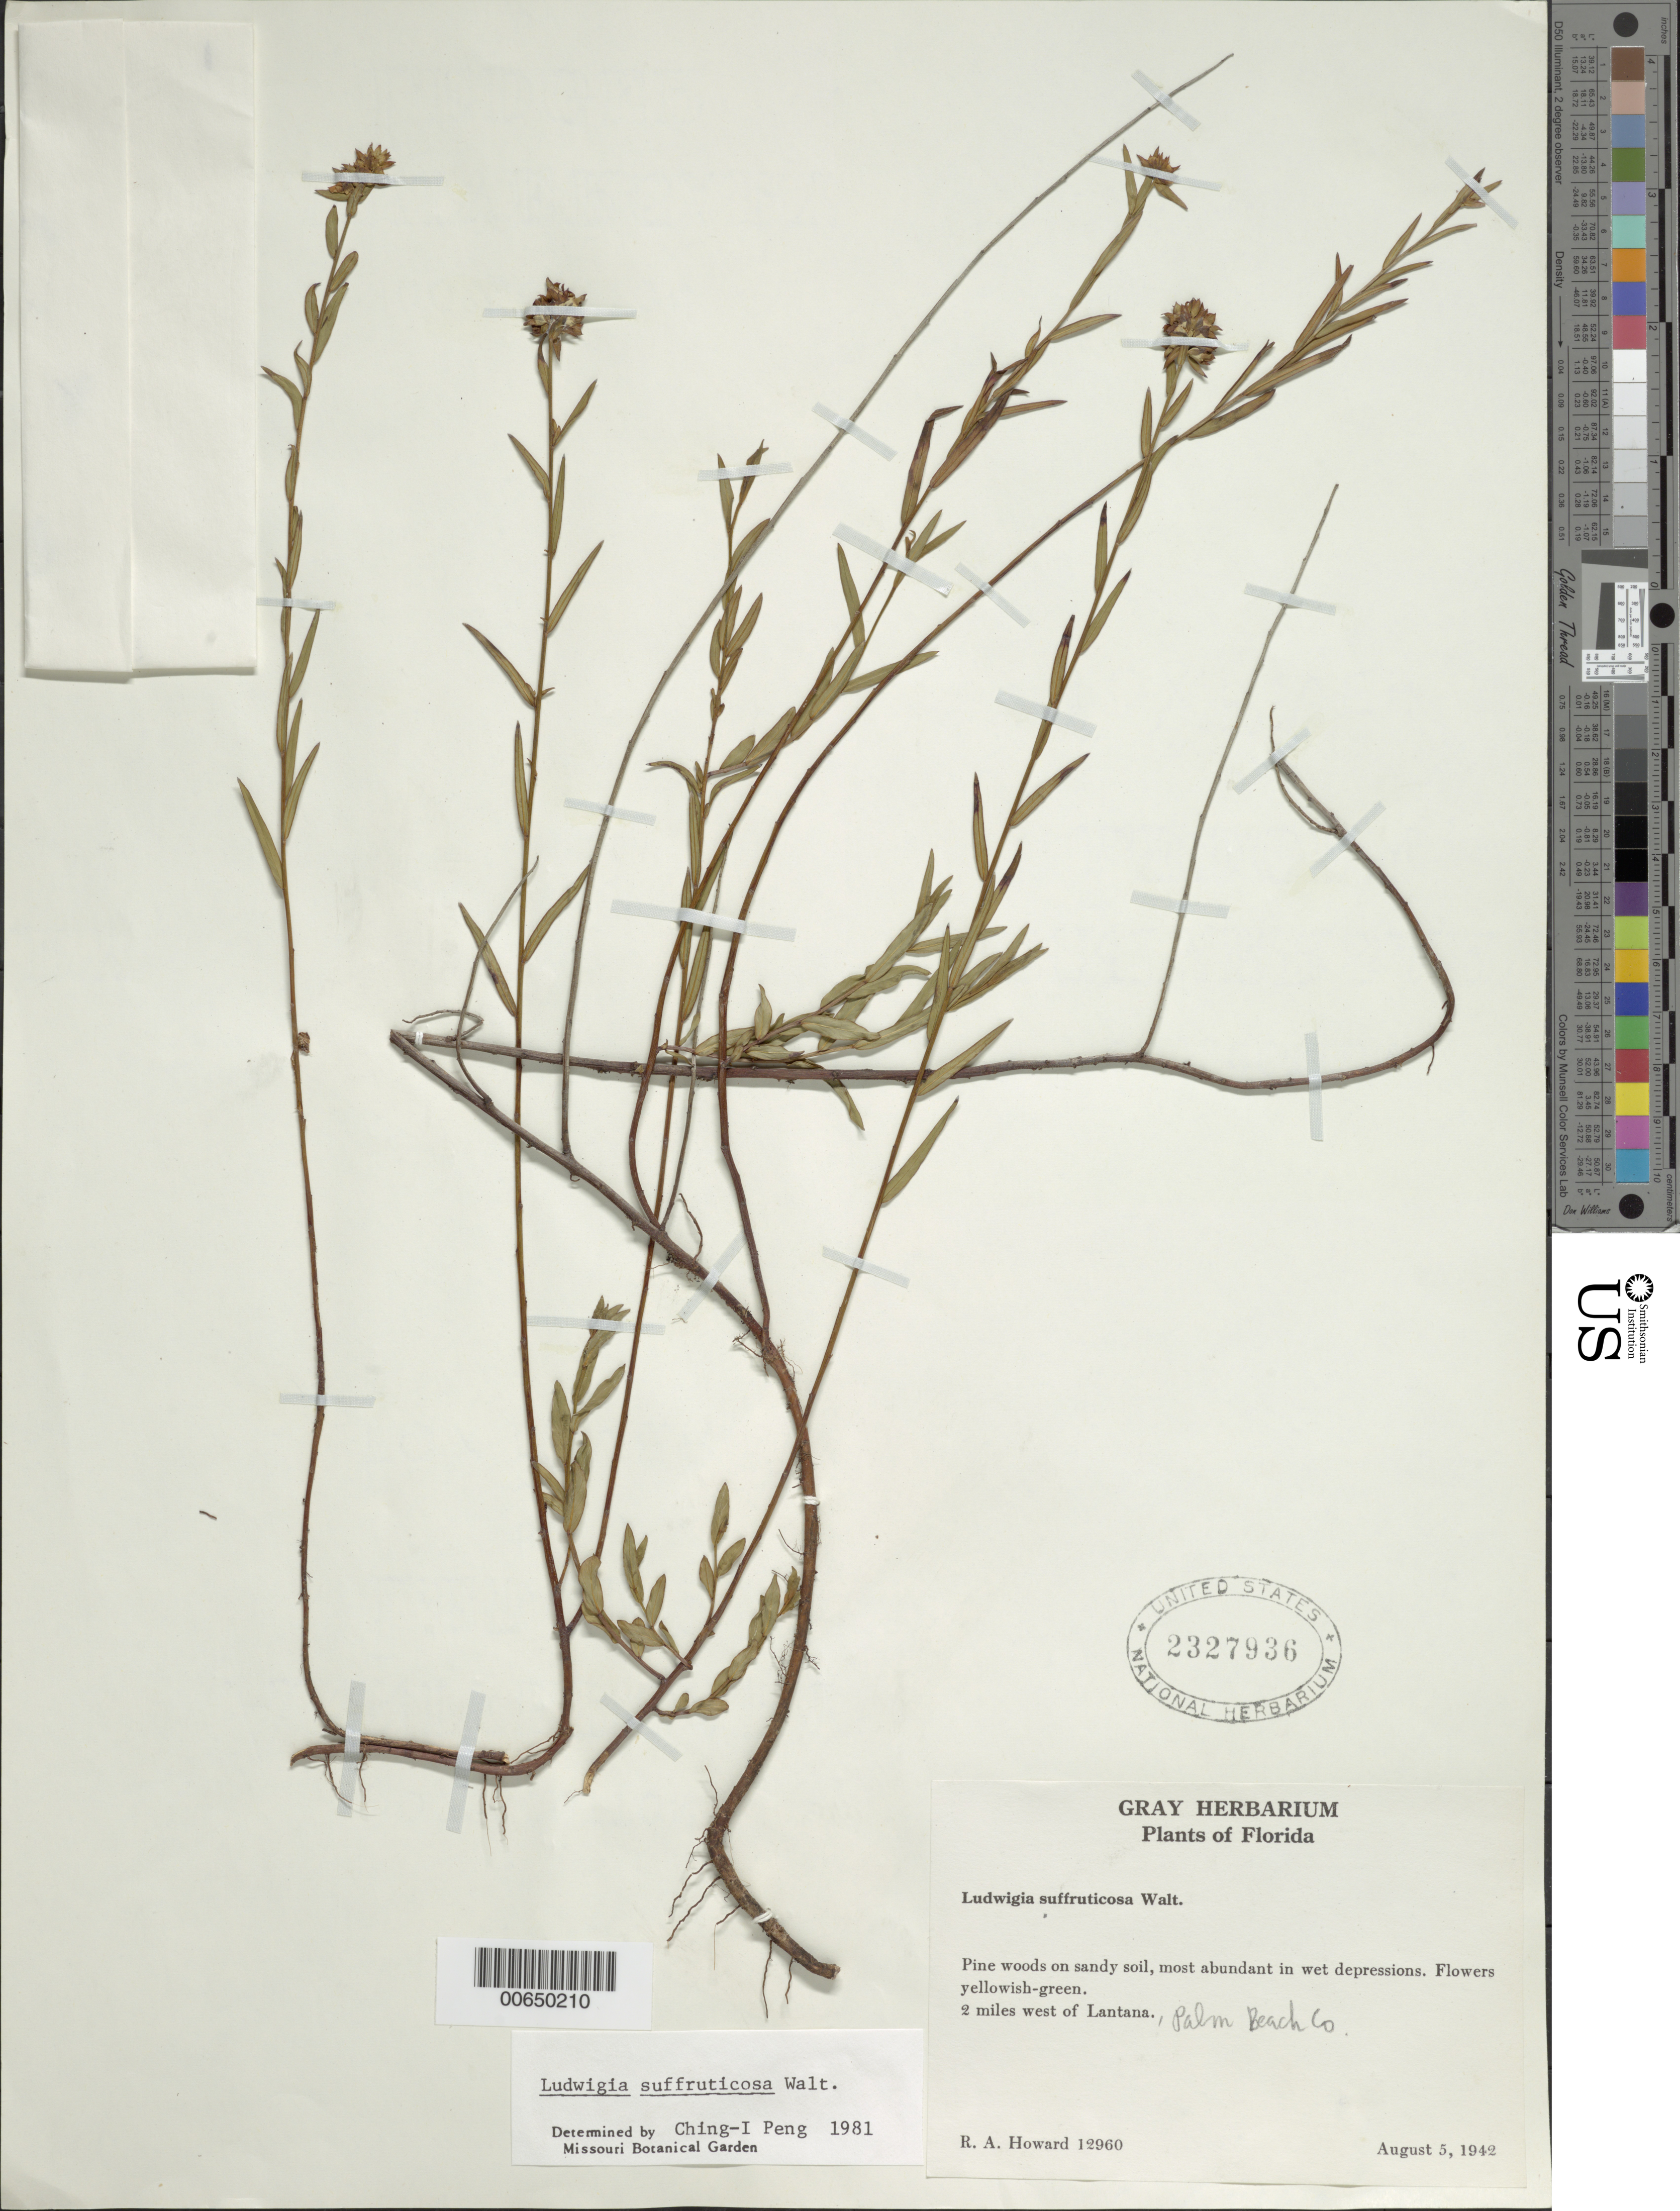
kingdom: Plantae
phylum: Tracheophyta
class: Magnoliopsida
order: Myrtales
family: Onagraceae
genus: Ludwigia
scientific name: Ludwigia suffruticosa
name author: Walter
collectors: R. A. Howard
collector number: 12960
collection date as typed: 08 May 1942 or 05 Aug 1942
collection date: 1942-05-08 or 1942-08-05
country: United States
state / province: Florida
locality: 2 miles west of Lantana.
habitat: Pine woods on sandy soil.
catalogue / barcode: US 2327936